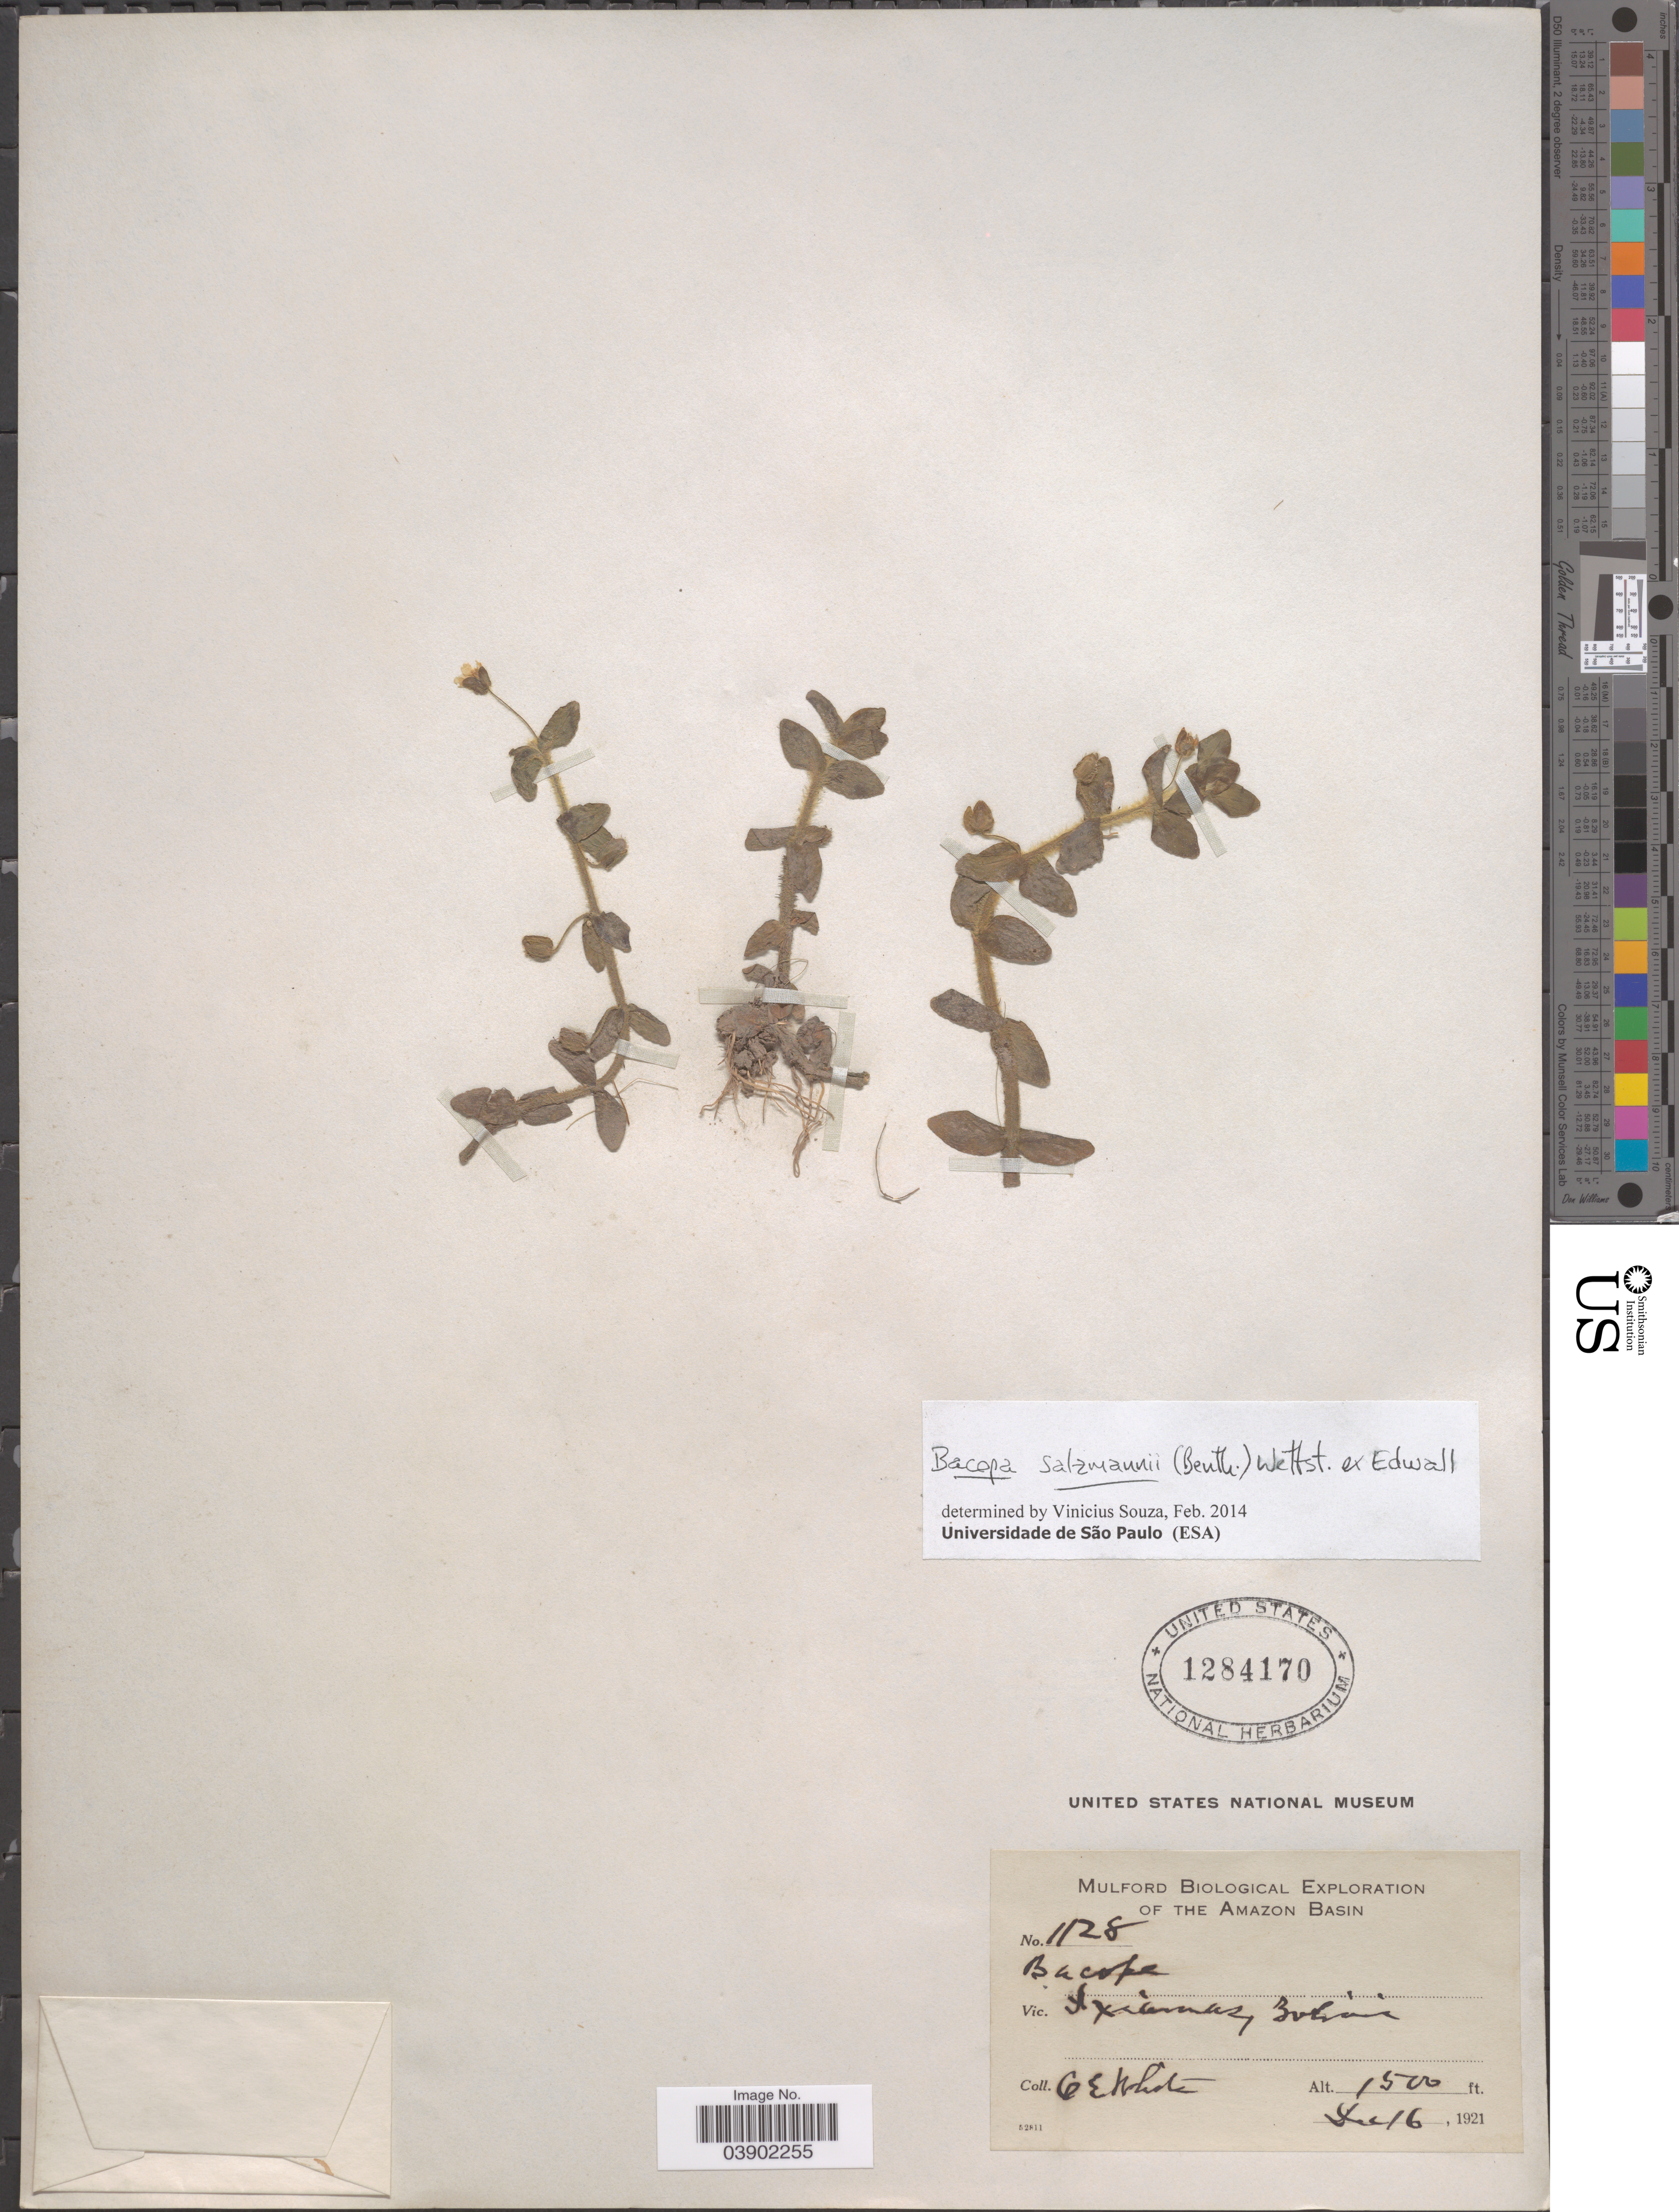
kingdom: Plantae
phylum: Tracheophyta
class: Magnoliopsida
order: Lamiales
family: Plantaginaceae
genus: Bacopa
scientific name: Bacopa salzmannii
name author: (Benth.) Wettst. ex Edwall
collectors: O. E. White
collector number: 1128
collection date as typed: Dec. 16, 1921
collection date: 1921-12-16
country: Bolivia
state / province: La Paz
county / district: Iturralde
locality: Ixiamas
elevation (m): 457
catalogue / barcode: US 1284170